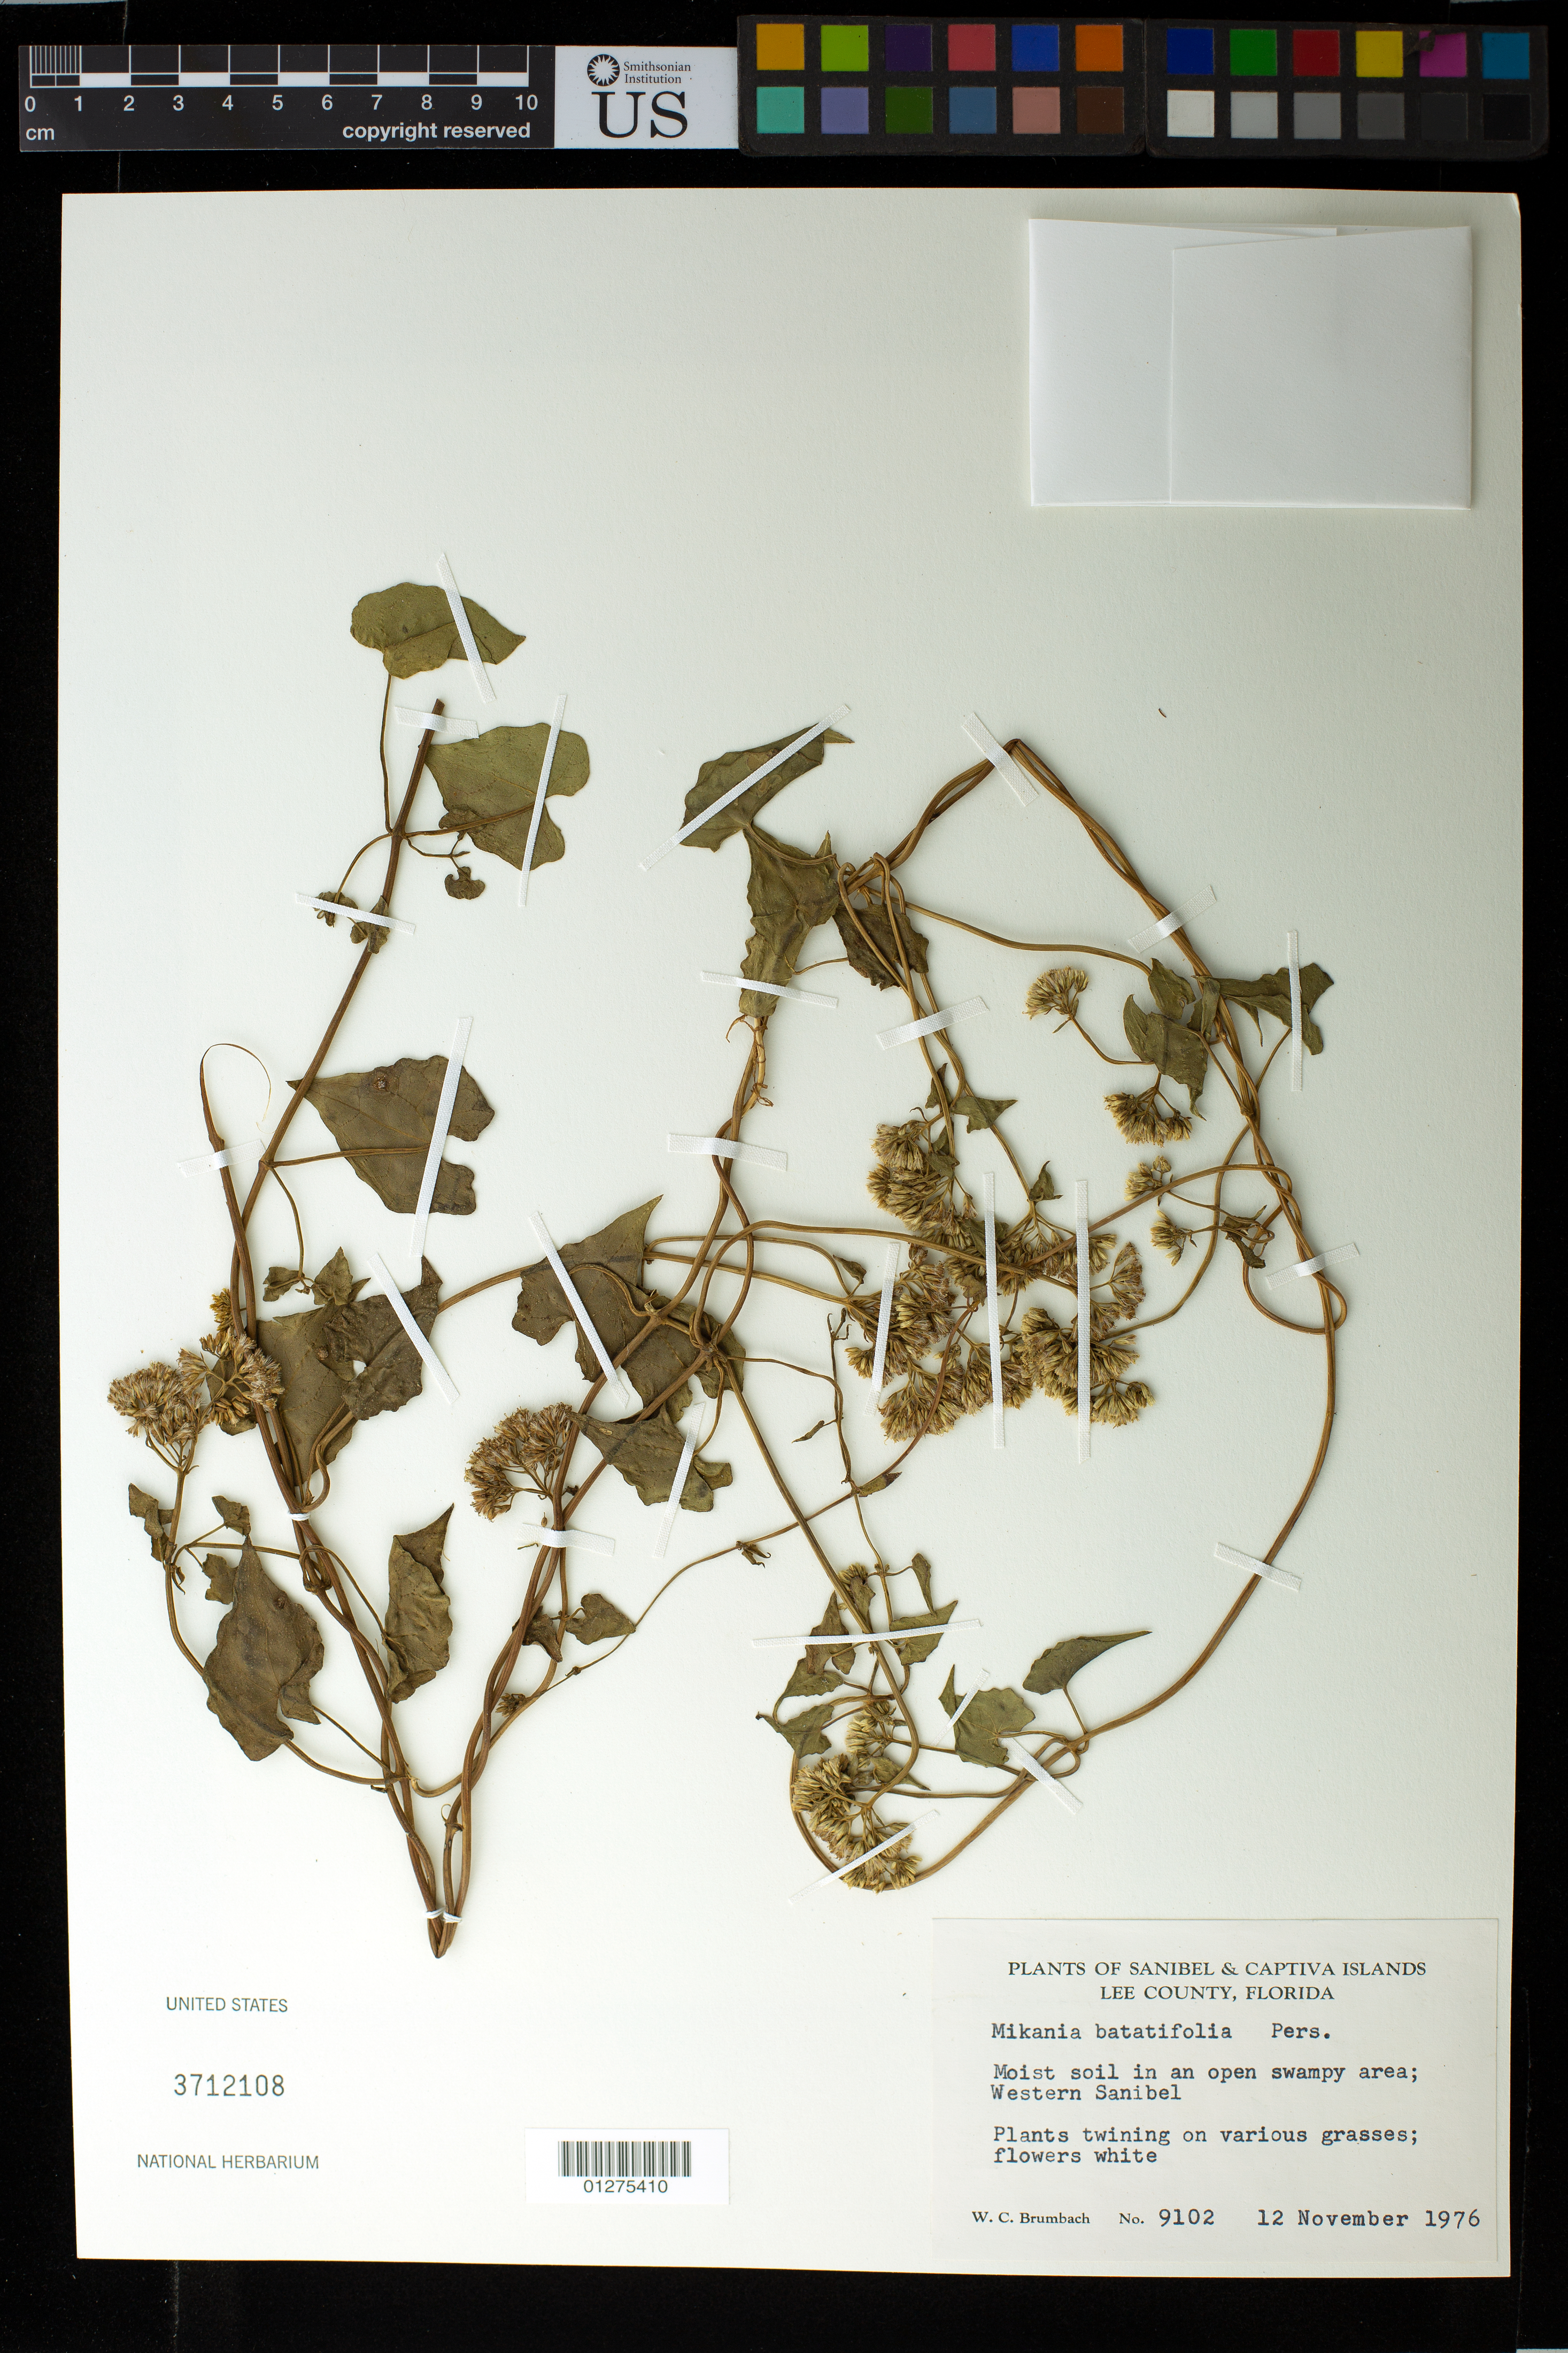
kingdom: Plantae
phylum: Tracheophyta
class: Magnoliopsida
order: Asterales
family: Asteraceae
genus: Mikania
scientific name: Mikania batataefolia J.G.M. Pers.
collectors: W. C. Brumbach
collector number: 9102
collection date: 1976-11-12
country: United States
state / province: Florida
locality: Western Sanibel & Captiva Islands Lee County, Florida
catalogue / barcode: US 3712108